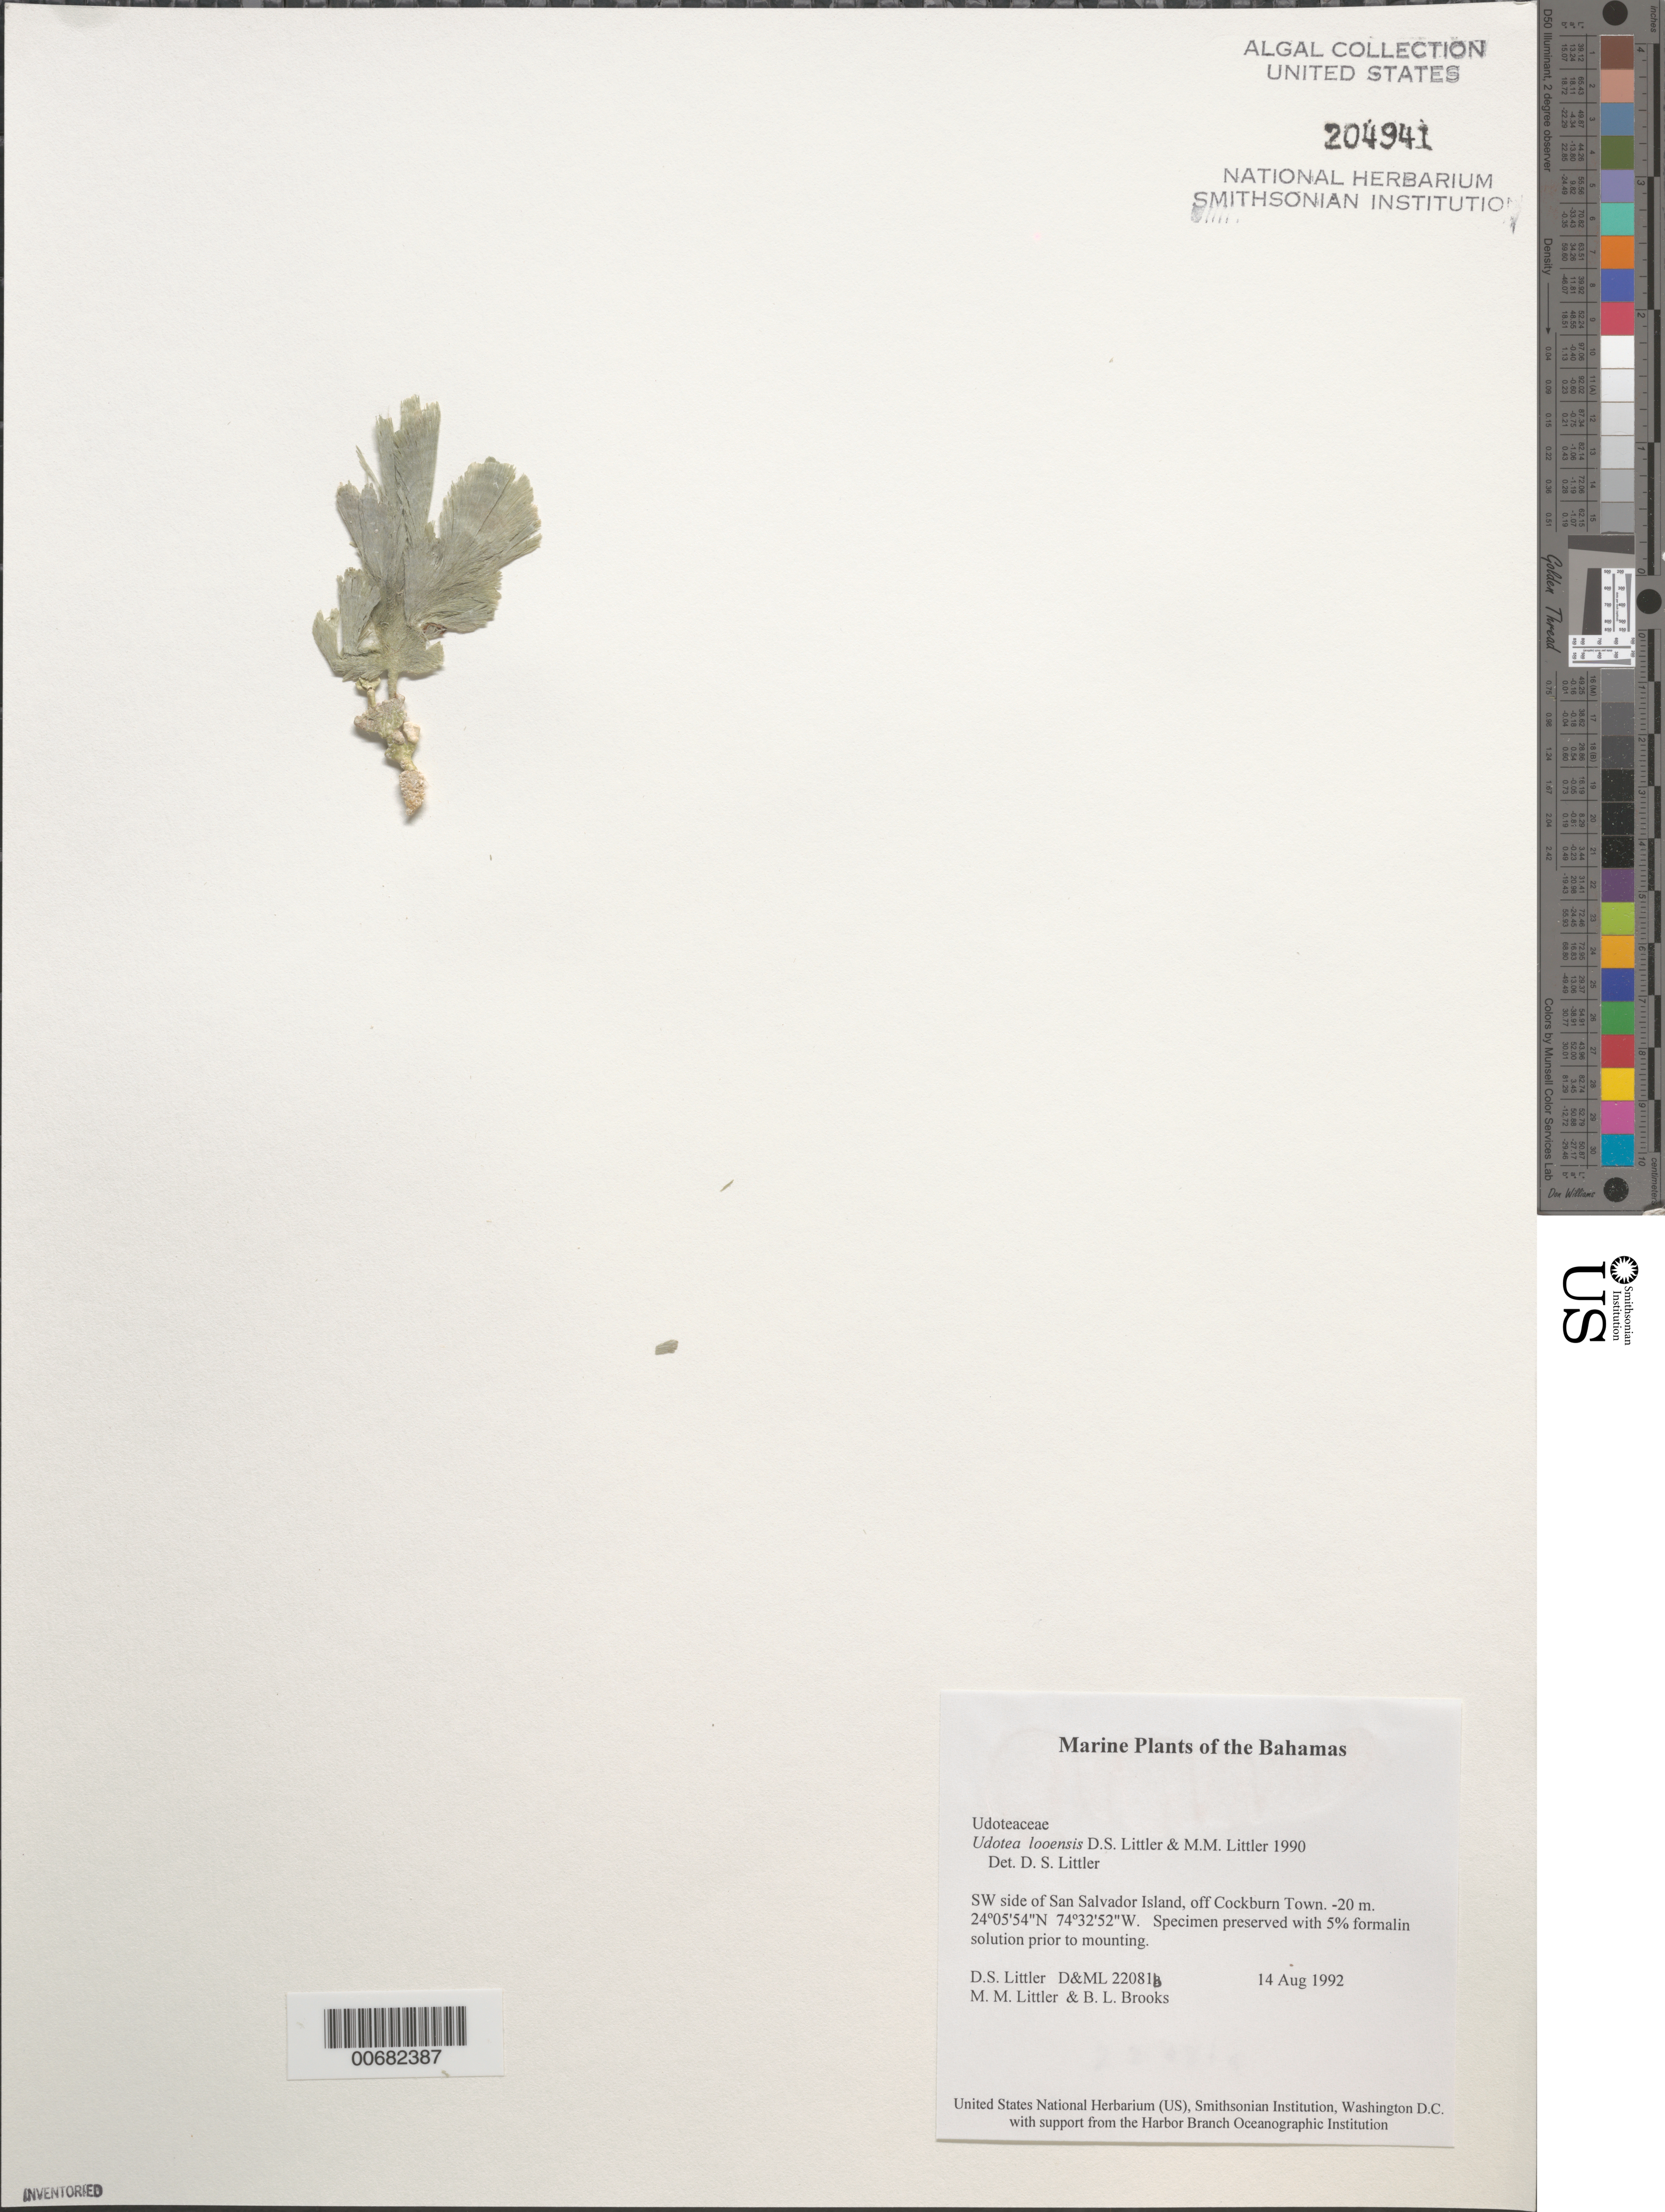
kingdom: Plantae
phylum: Chlorophyta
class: Ulvophyceae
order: Bryopsidales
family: Udoteaceae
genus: Udotea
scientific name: Udotea looensis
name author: D.S. Littler & Littler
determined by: Littler, D. S.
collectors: D. S. Littler, M. M. Littler & B. Brooks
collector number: D&ML 22081b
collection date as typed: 14 Aug 1992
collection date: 1992-08-14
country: Bahamas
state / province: San Salvador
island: San Salvador Island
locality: Off Cockburn Town, southwest side of island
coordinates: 24 05' 54" N, 74 32' 52" W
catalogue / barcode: US 204941